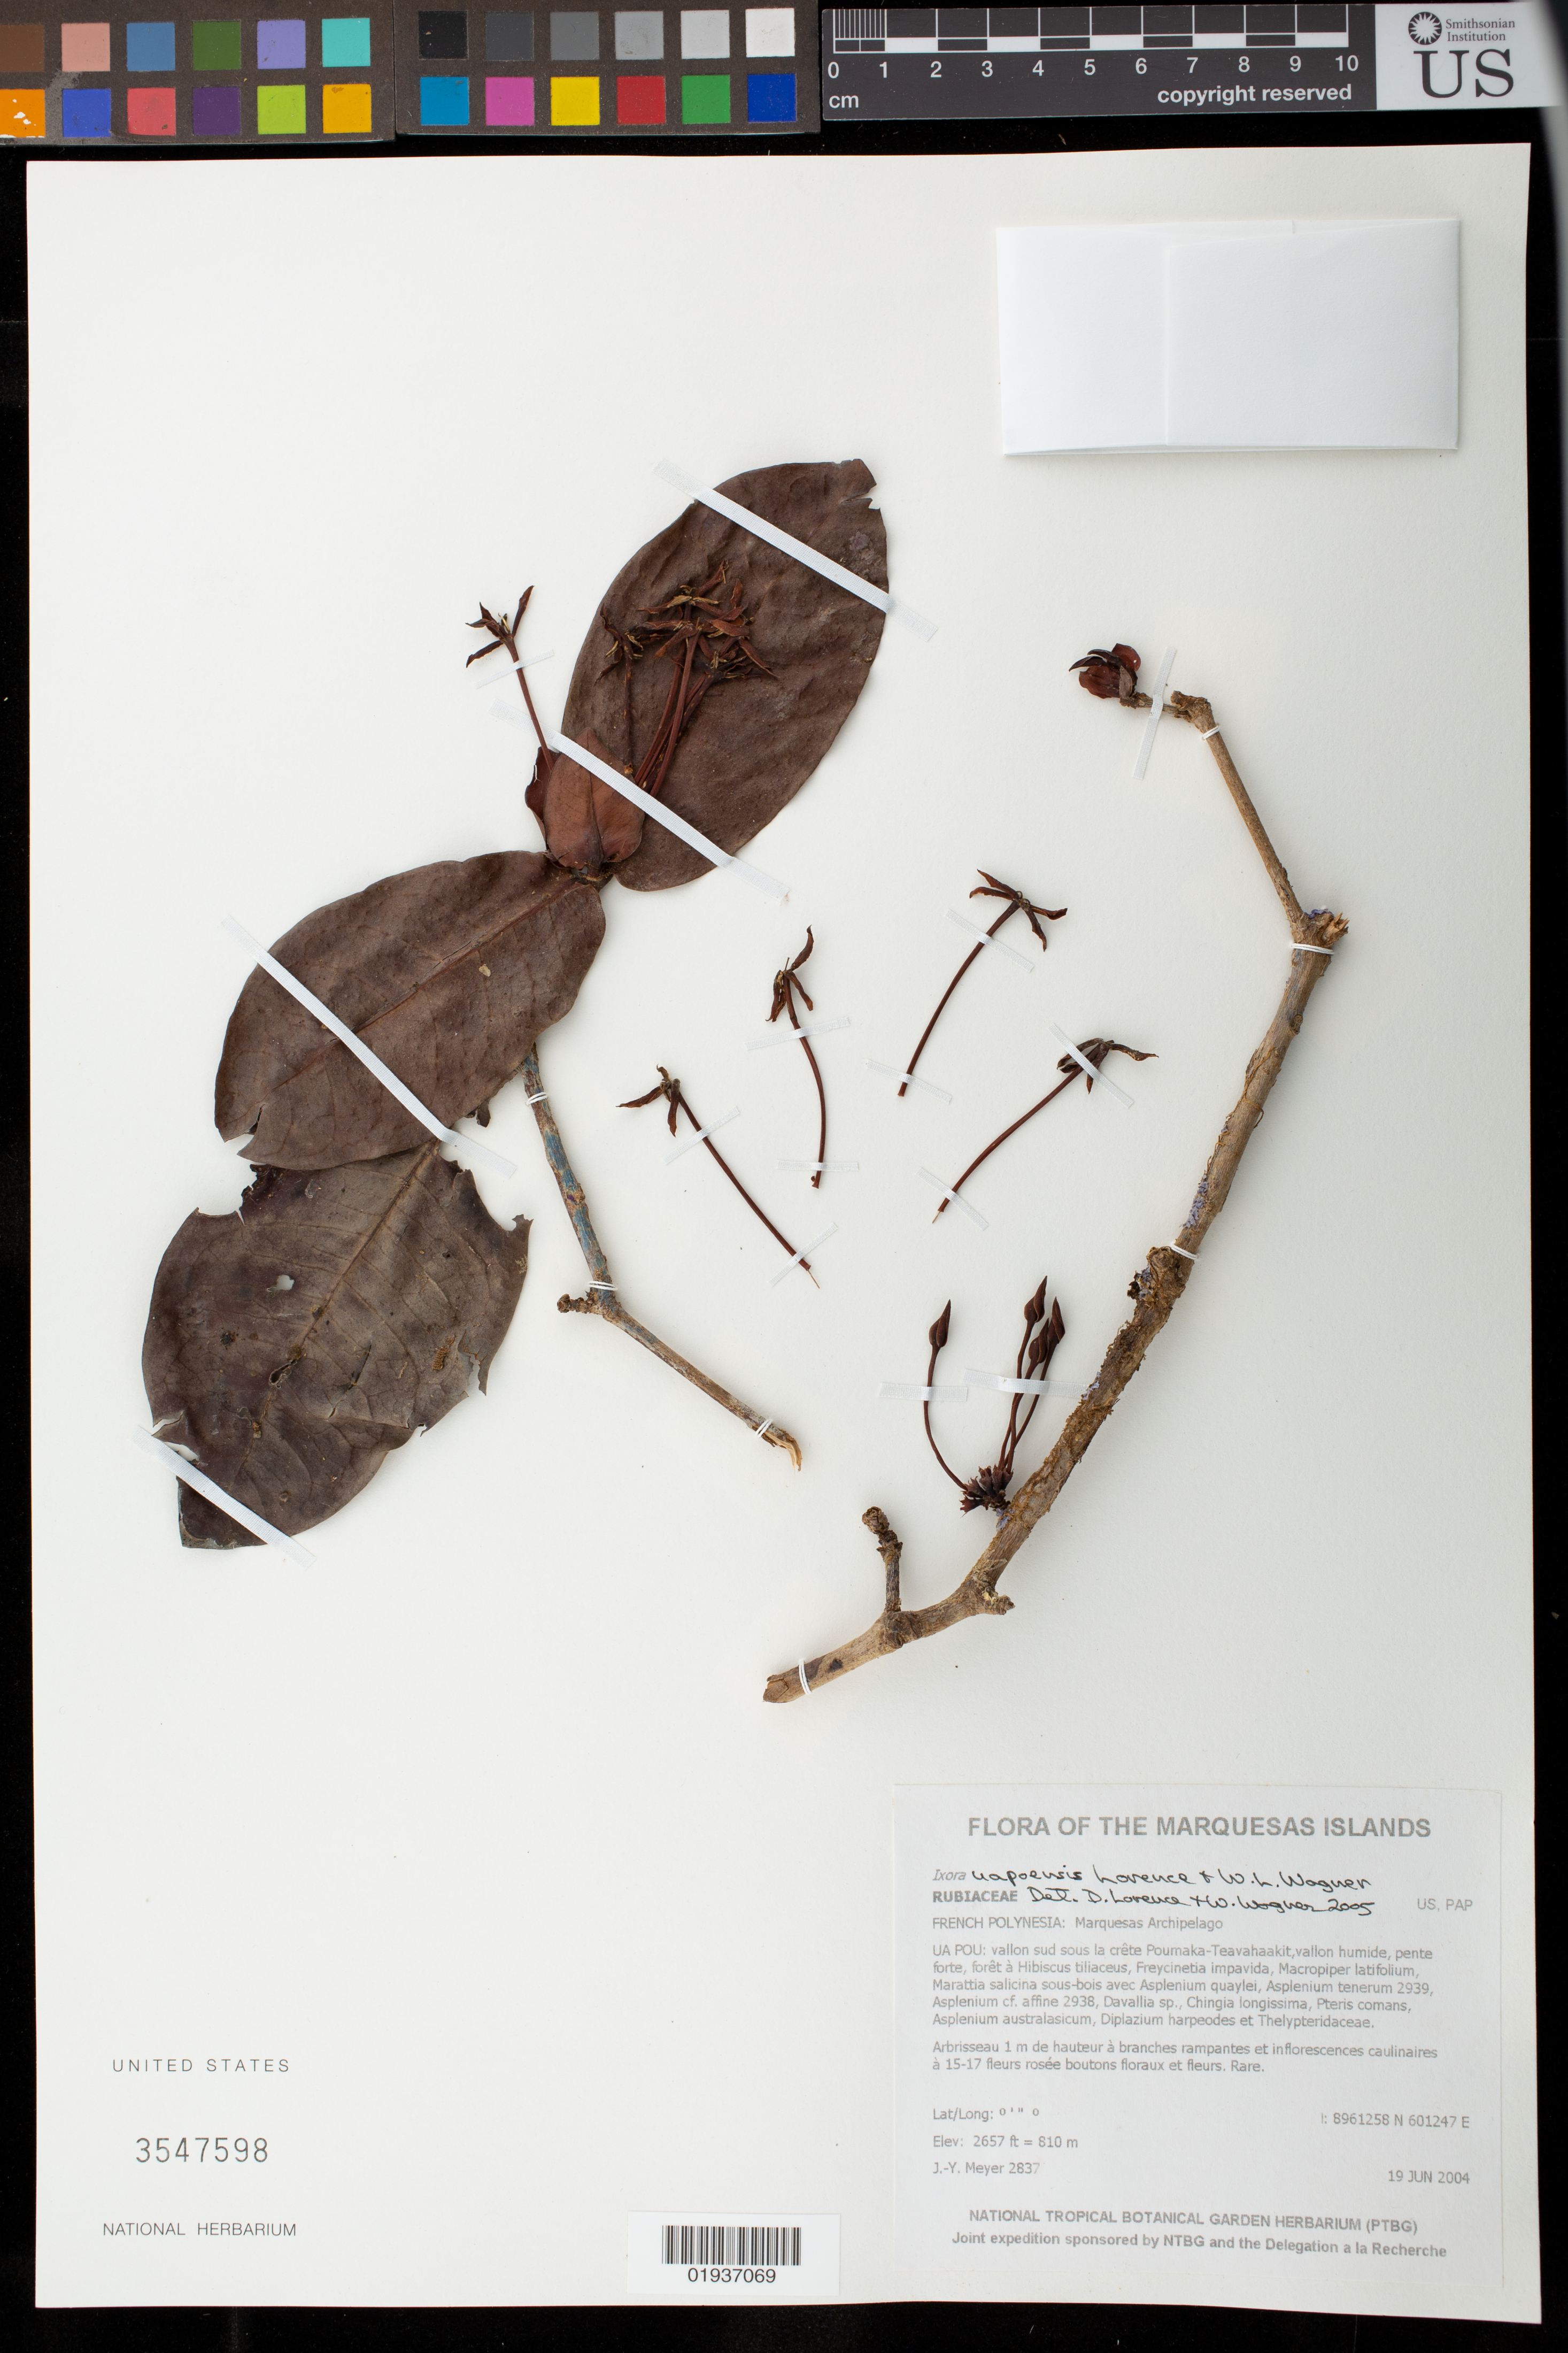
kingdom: Plantae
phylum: Tracheophyta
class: Magnoliopsida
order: Gentianales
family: Rubiaceae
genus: Ixora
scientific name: Ixora uapouensis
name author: Lorence & W.L. Wagner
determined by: Lorence, David H.; Wagner, W. H.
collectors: J.-Y. Meyer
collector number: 2837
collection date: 2004-06-19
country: French Polynesia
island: Ua Pou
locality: Vallon sud sous la crête Poumaka-Teavahaakit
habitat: Vallon humide, pente forte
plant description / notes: On display in the NMNH Director's office (W412) as of 30 Nov. 2018.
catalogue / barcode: US 3547598